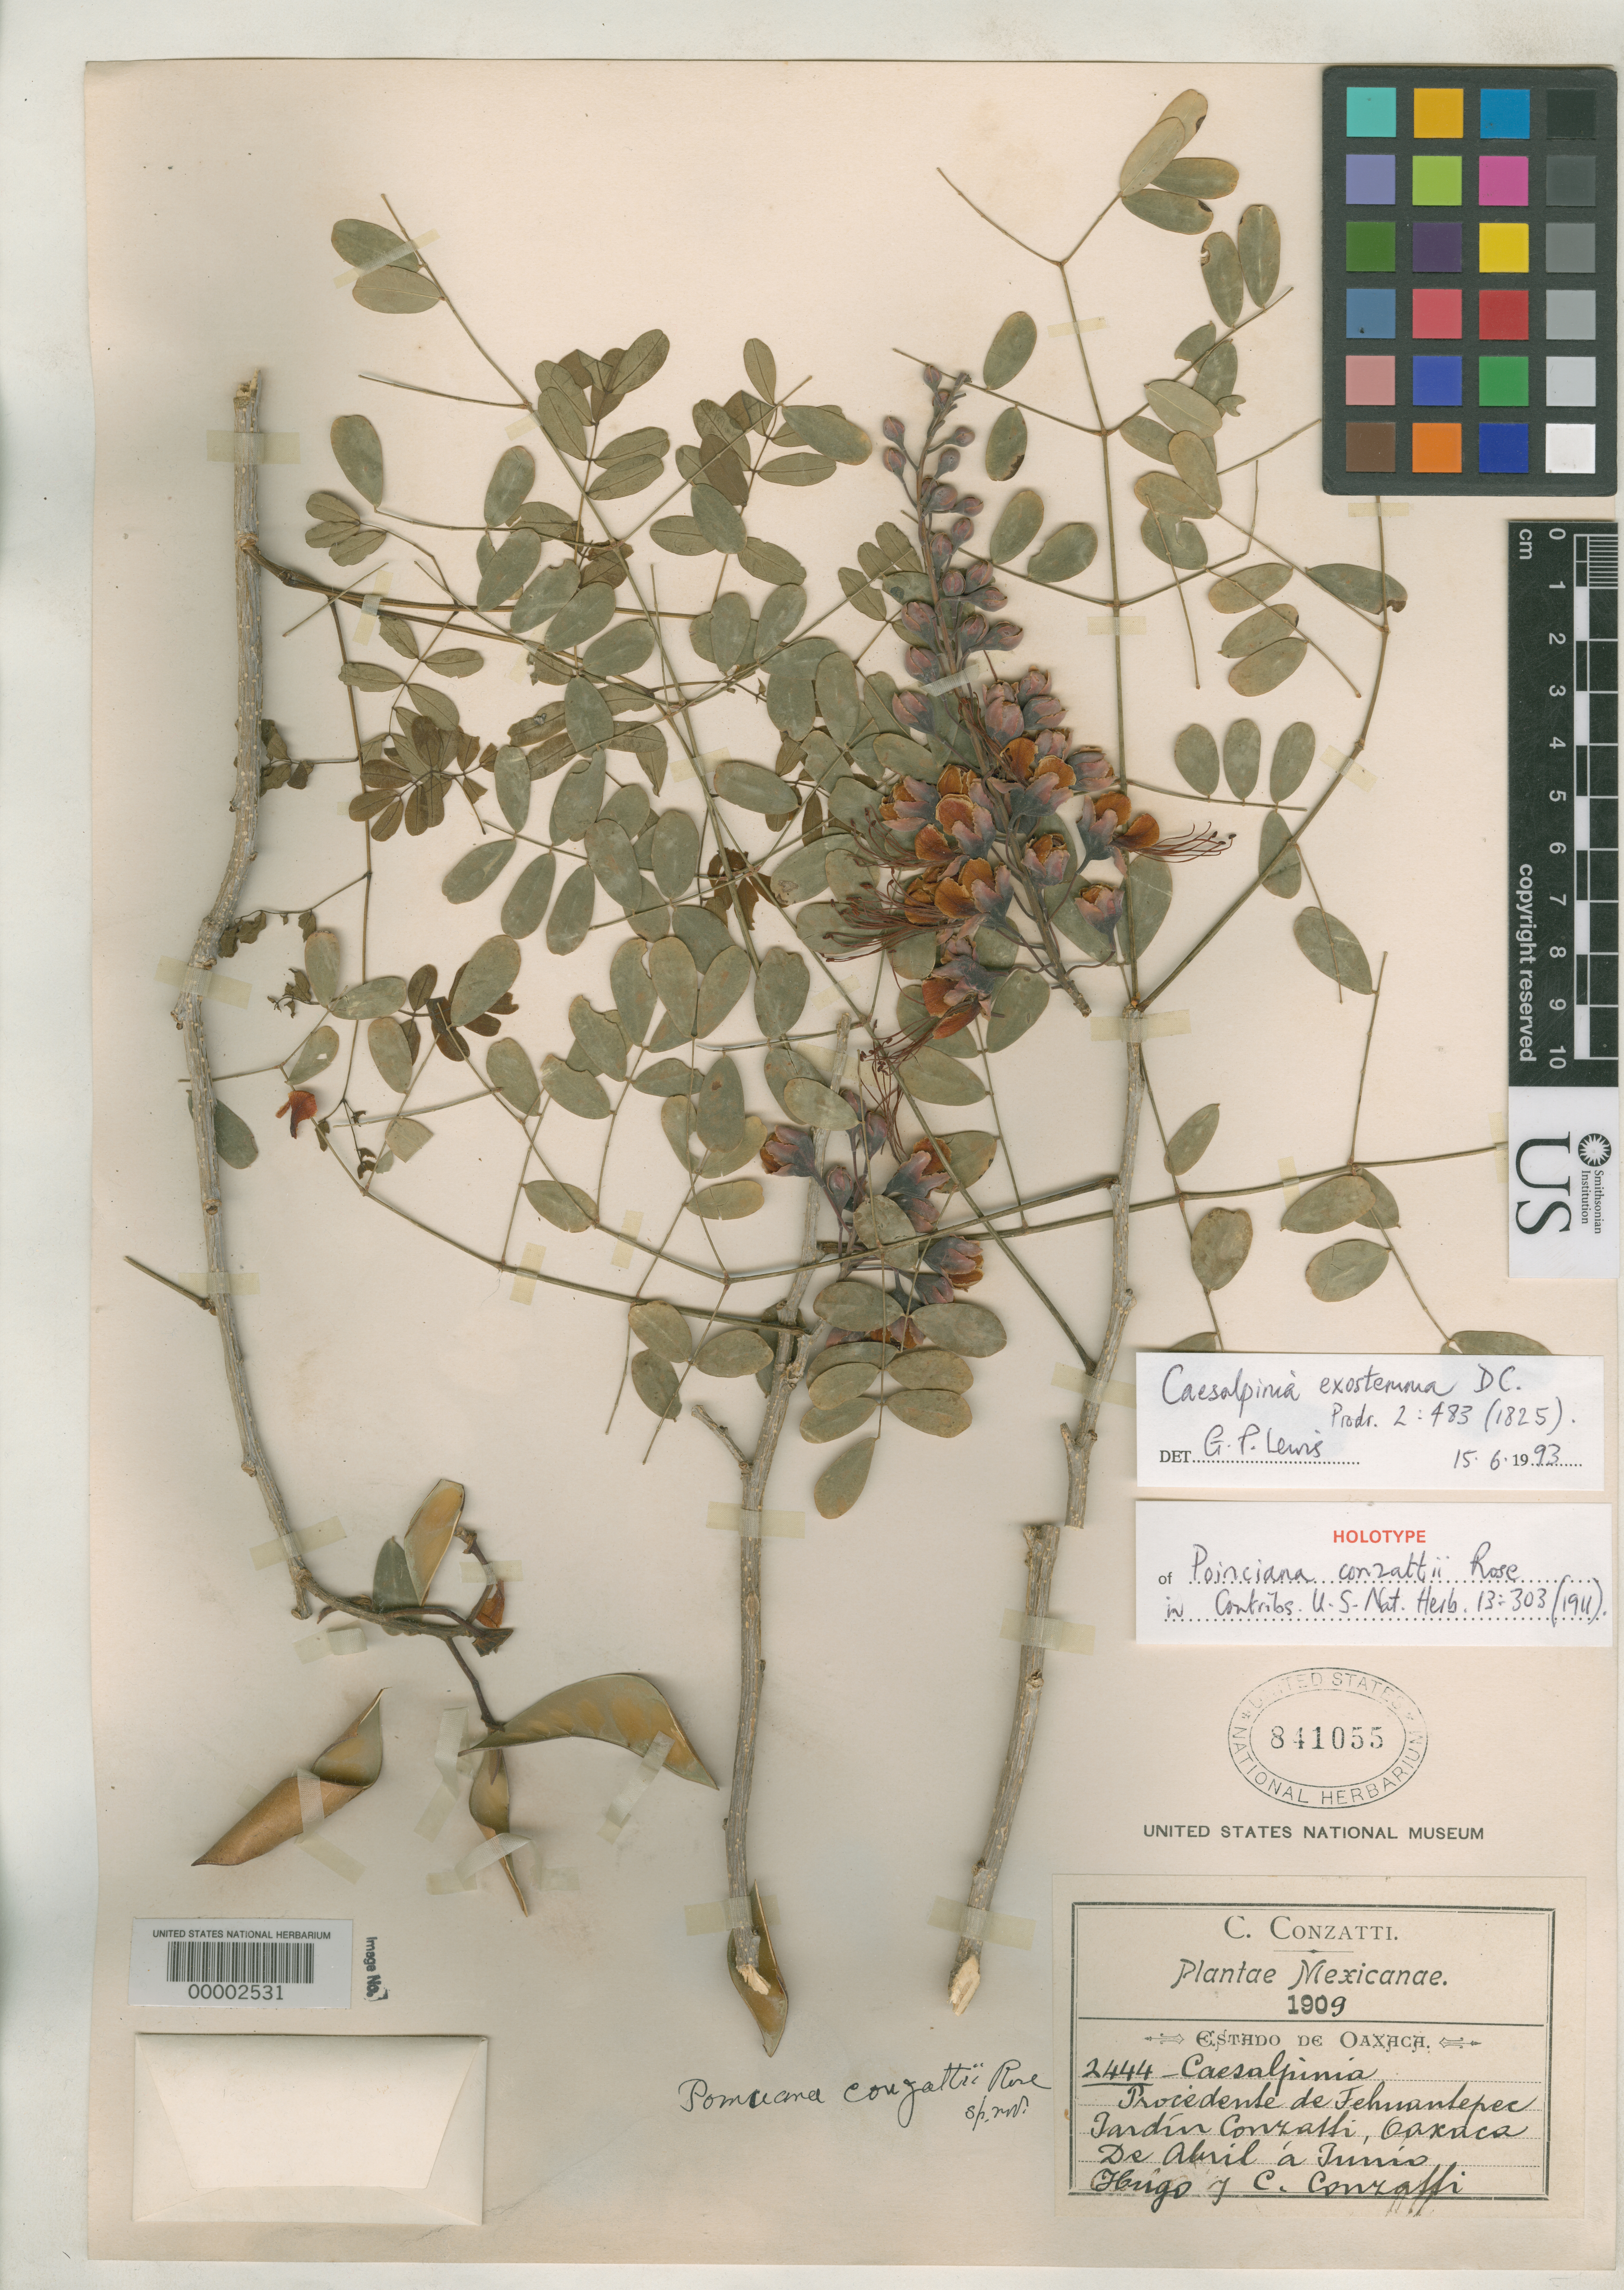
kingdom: Plantae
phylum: Tracheophyta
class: Magnoliopsida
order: Fabales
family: Fabaceae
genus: Poinciana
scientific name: Poinciana conzattii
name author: Rose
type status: Holotype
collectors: C. Conzatti & H. Conzatti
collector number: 2444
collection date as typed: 1909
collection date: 1909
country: Mexico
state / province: Oaxaca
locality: Tehuantepec.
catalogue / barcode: US 841055